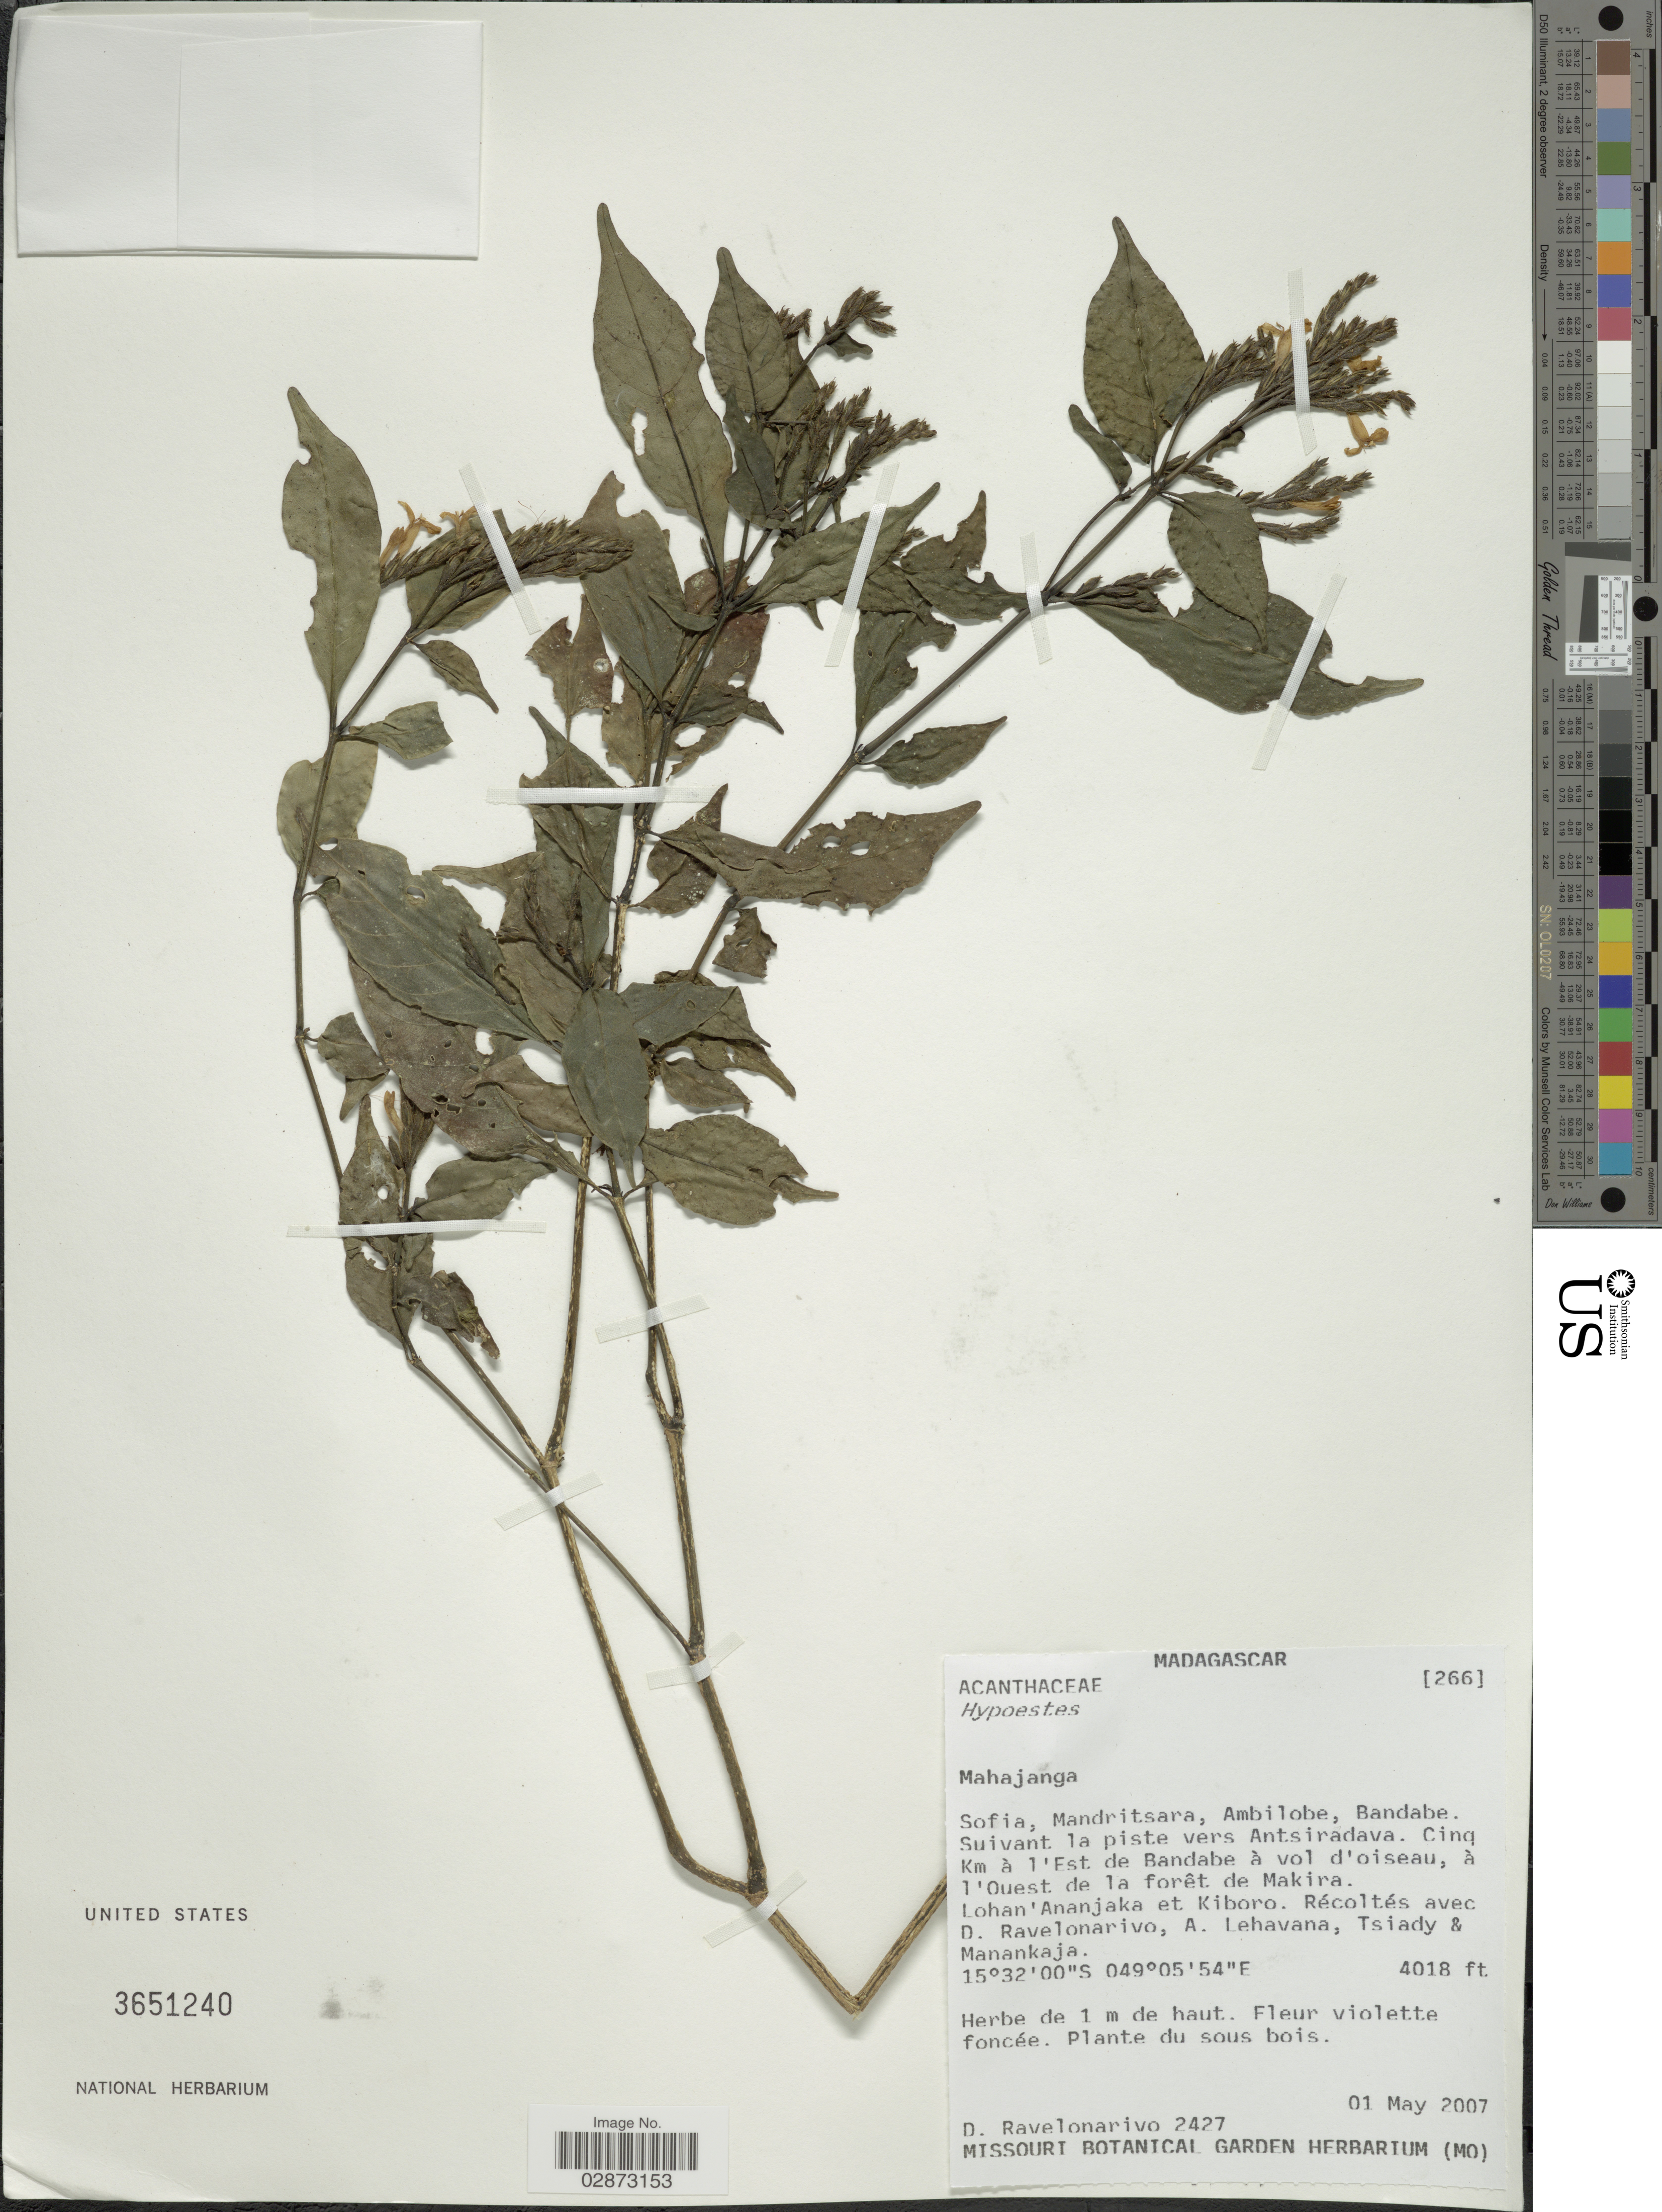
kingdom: Plantae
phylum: Tracheophyta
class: Magnoliopsida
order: Lamiales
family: Acanthaceae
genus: Hypoestes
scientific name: Hypoestes sp.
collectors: D. Ravelonarivo, A. Lehavana, -. Tsiady & Manankaja, --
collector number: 2427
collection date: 2007-05-01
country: Madagascar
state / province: Sofia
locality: Sofia, Mandritsara, Ambilobe, Bandabe. Suivant la piste vers Antsiradava. Cinq Km à l'Est de Bandabe à vol d'oiseau, à l'Ouest de la forêt de Makira. Lohan 'Ananjaka et Kiboro.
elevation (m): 1225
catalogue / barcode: US 3651240